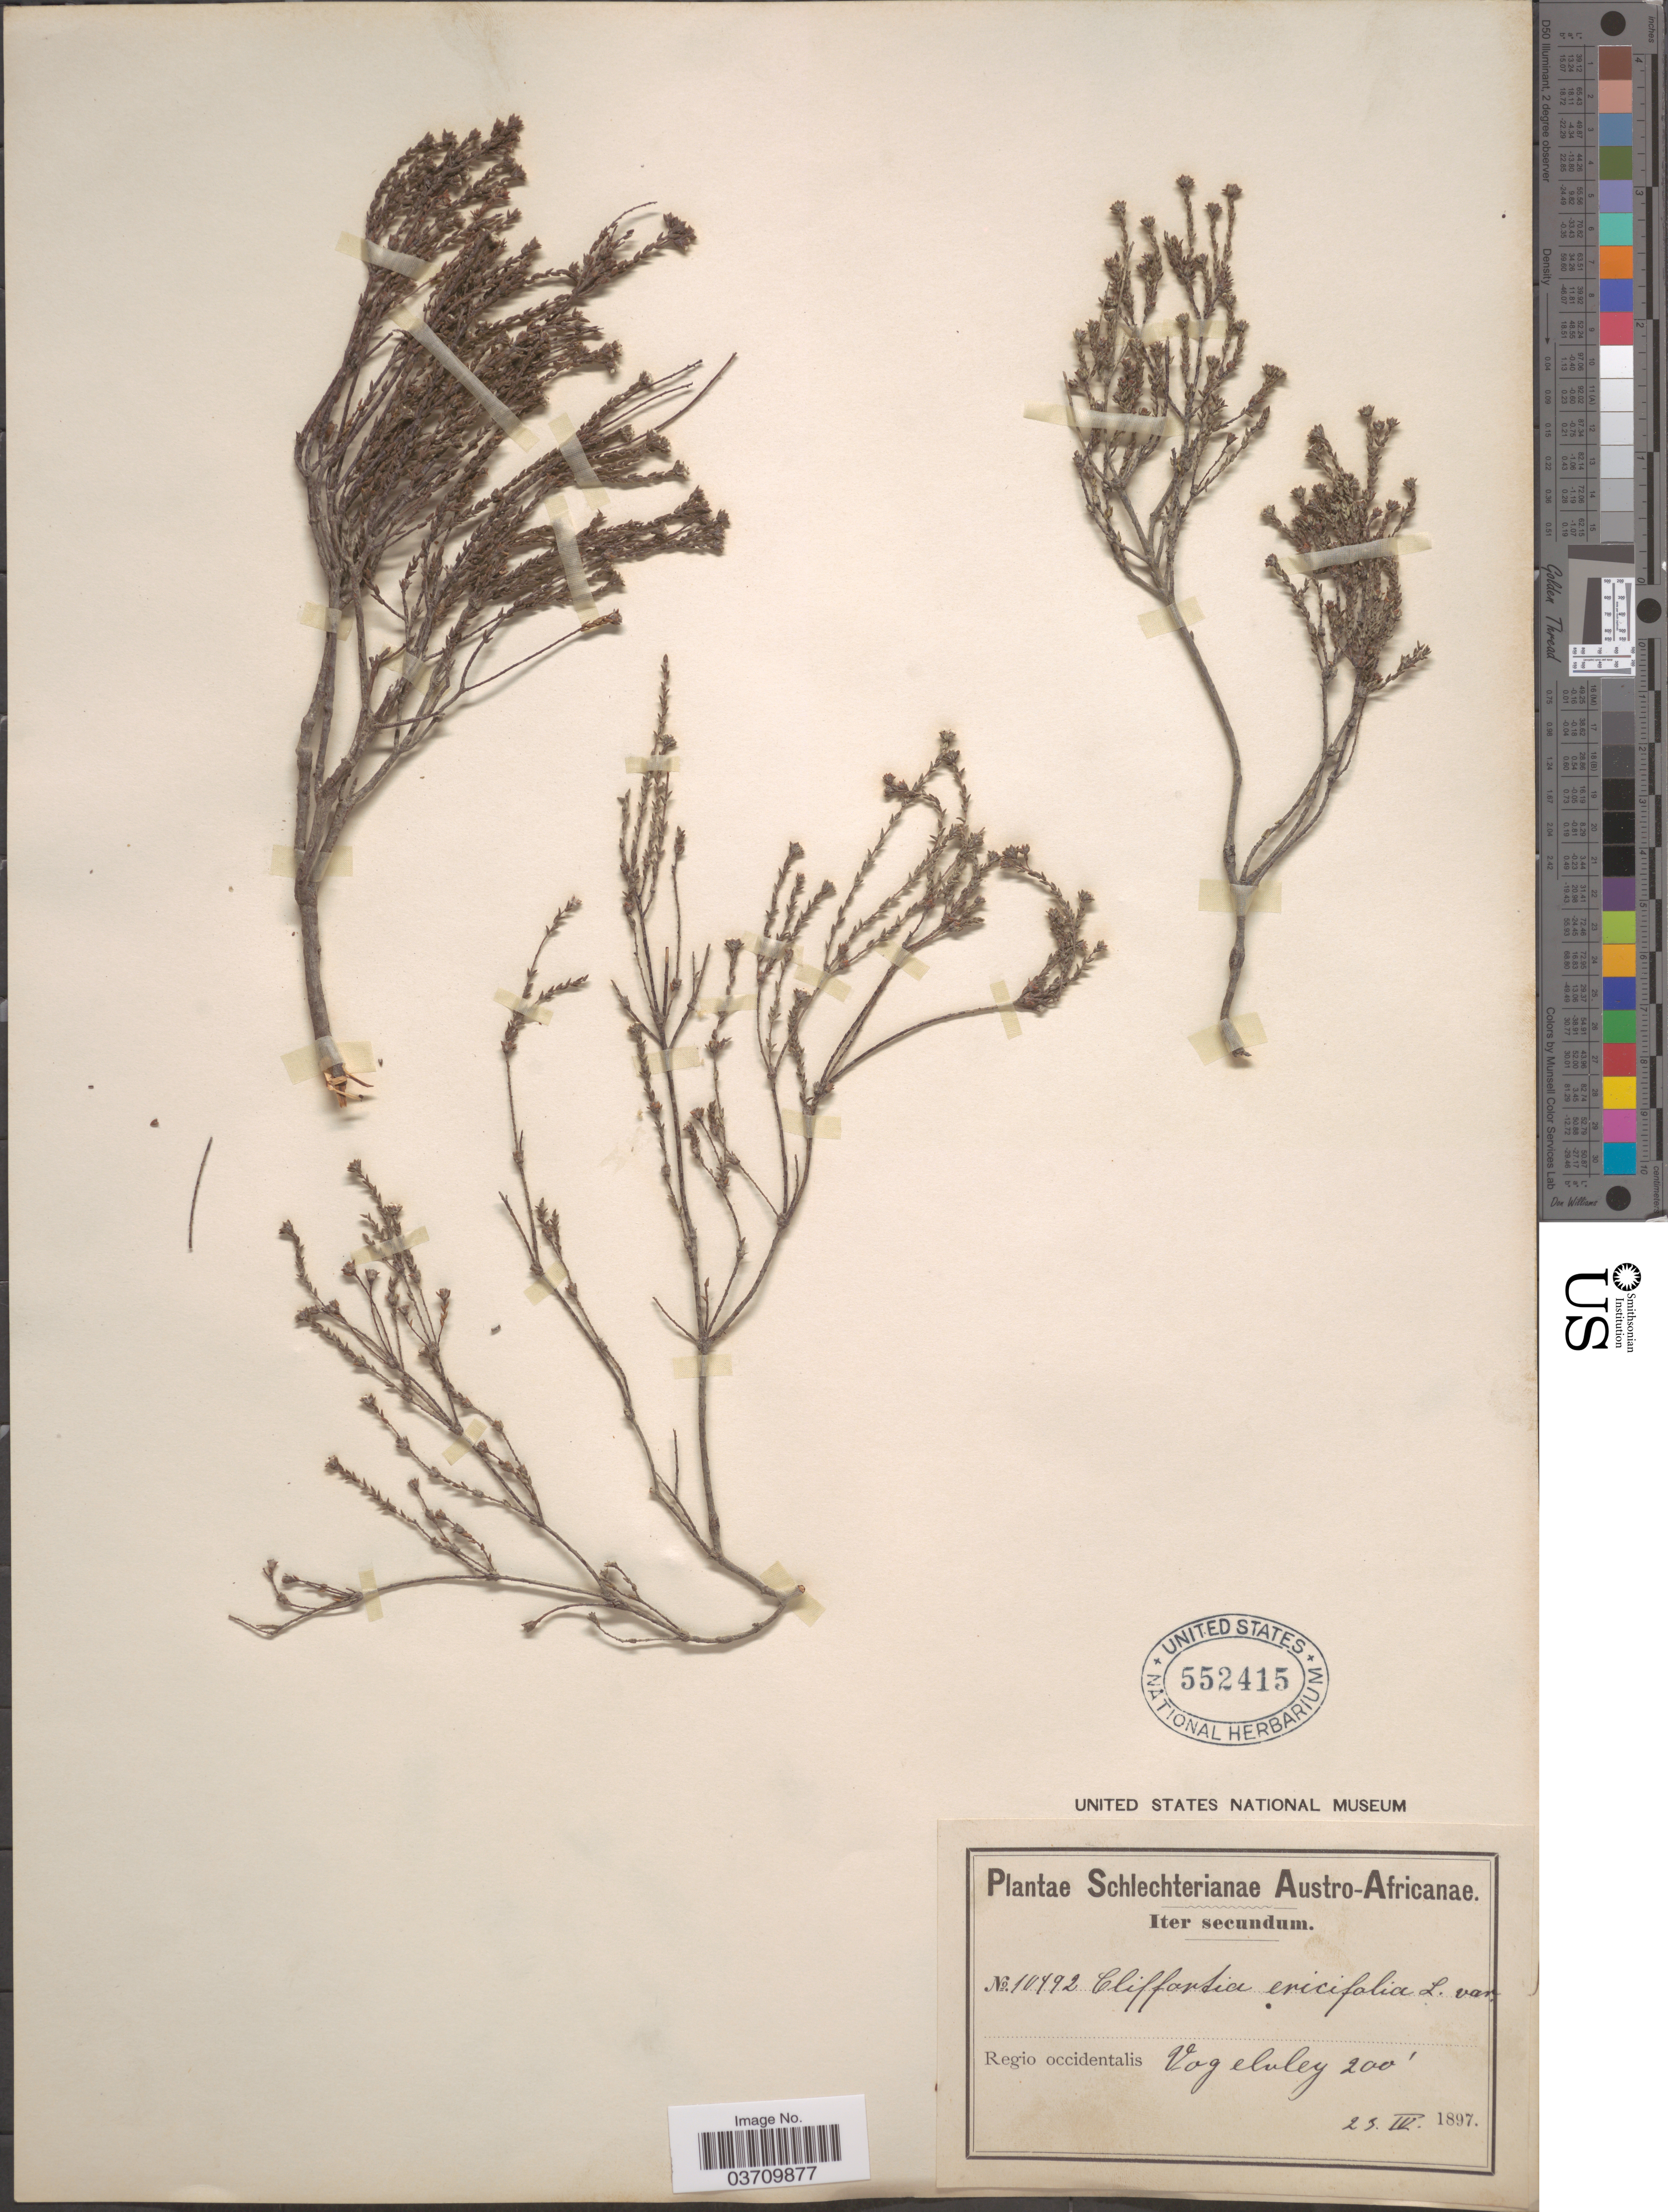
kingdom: Plantae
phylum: Tracheophyta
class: Magnoliopsida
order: Rosales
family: Rosaceae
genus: Cliffortia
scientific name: Cliffortia ericaefolia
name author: L. f.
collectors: Schlechter, --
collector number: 10492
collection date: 1897-04-23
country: South Africa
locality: Austro-Africanae. Regio occidentalis. Vogelvley.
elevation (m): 61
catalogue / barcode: US 552415